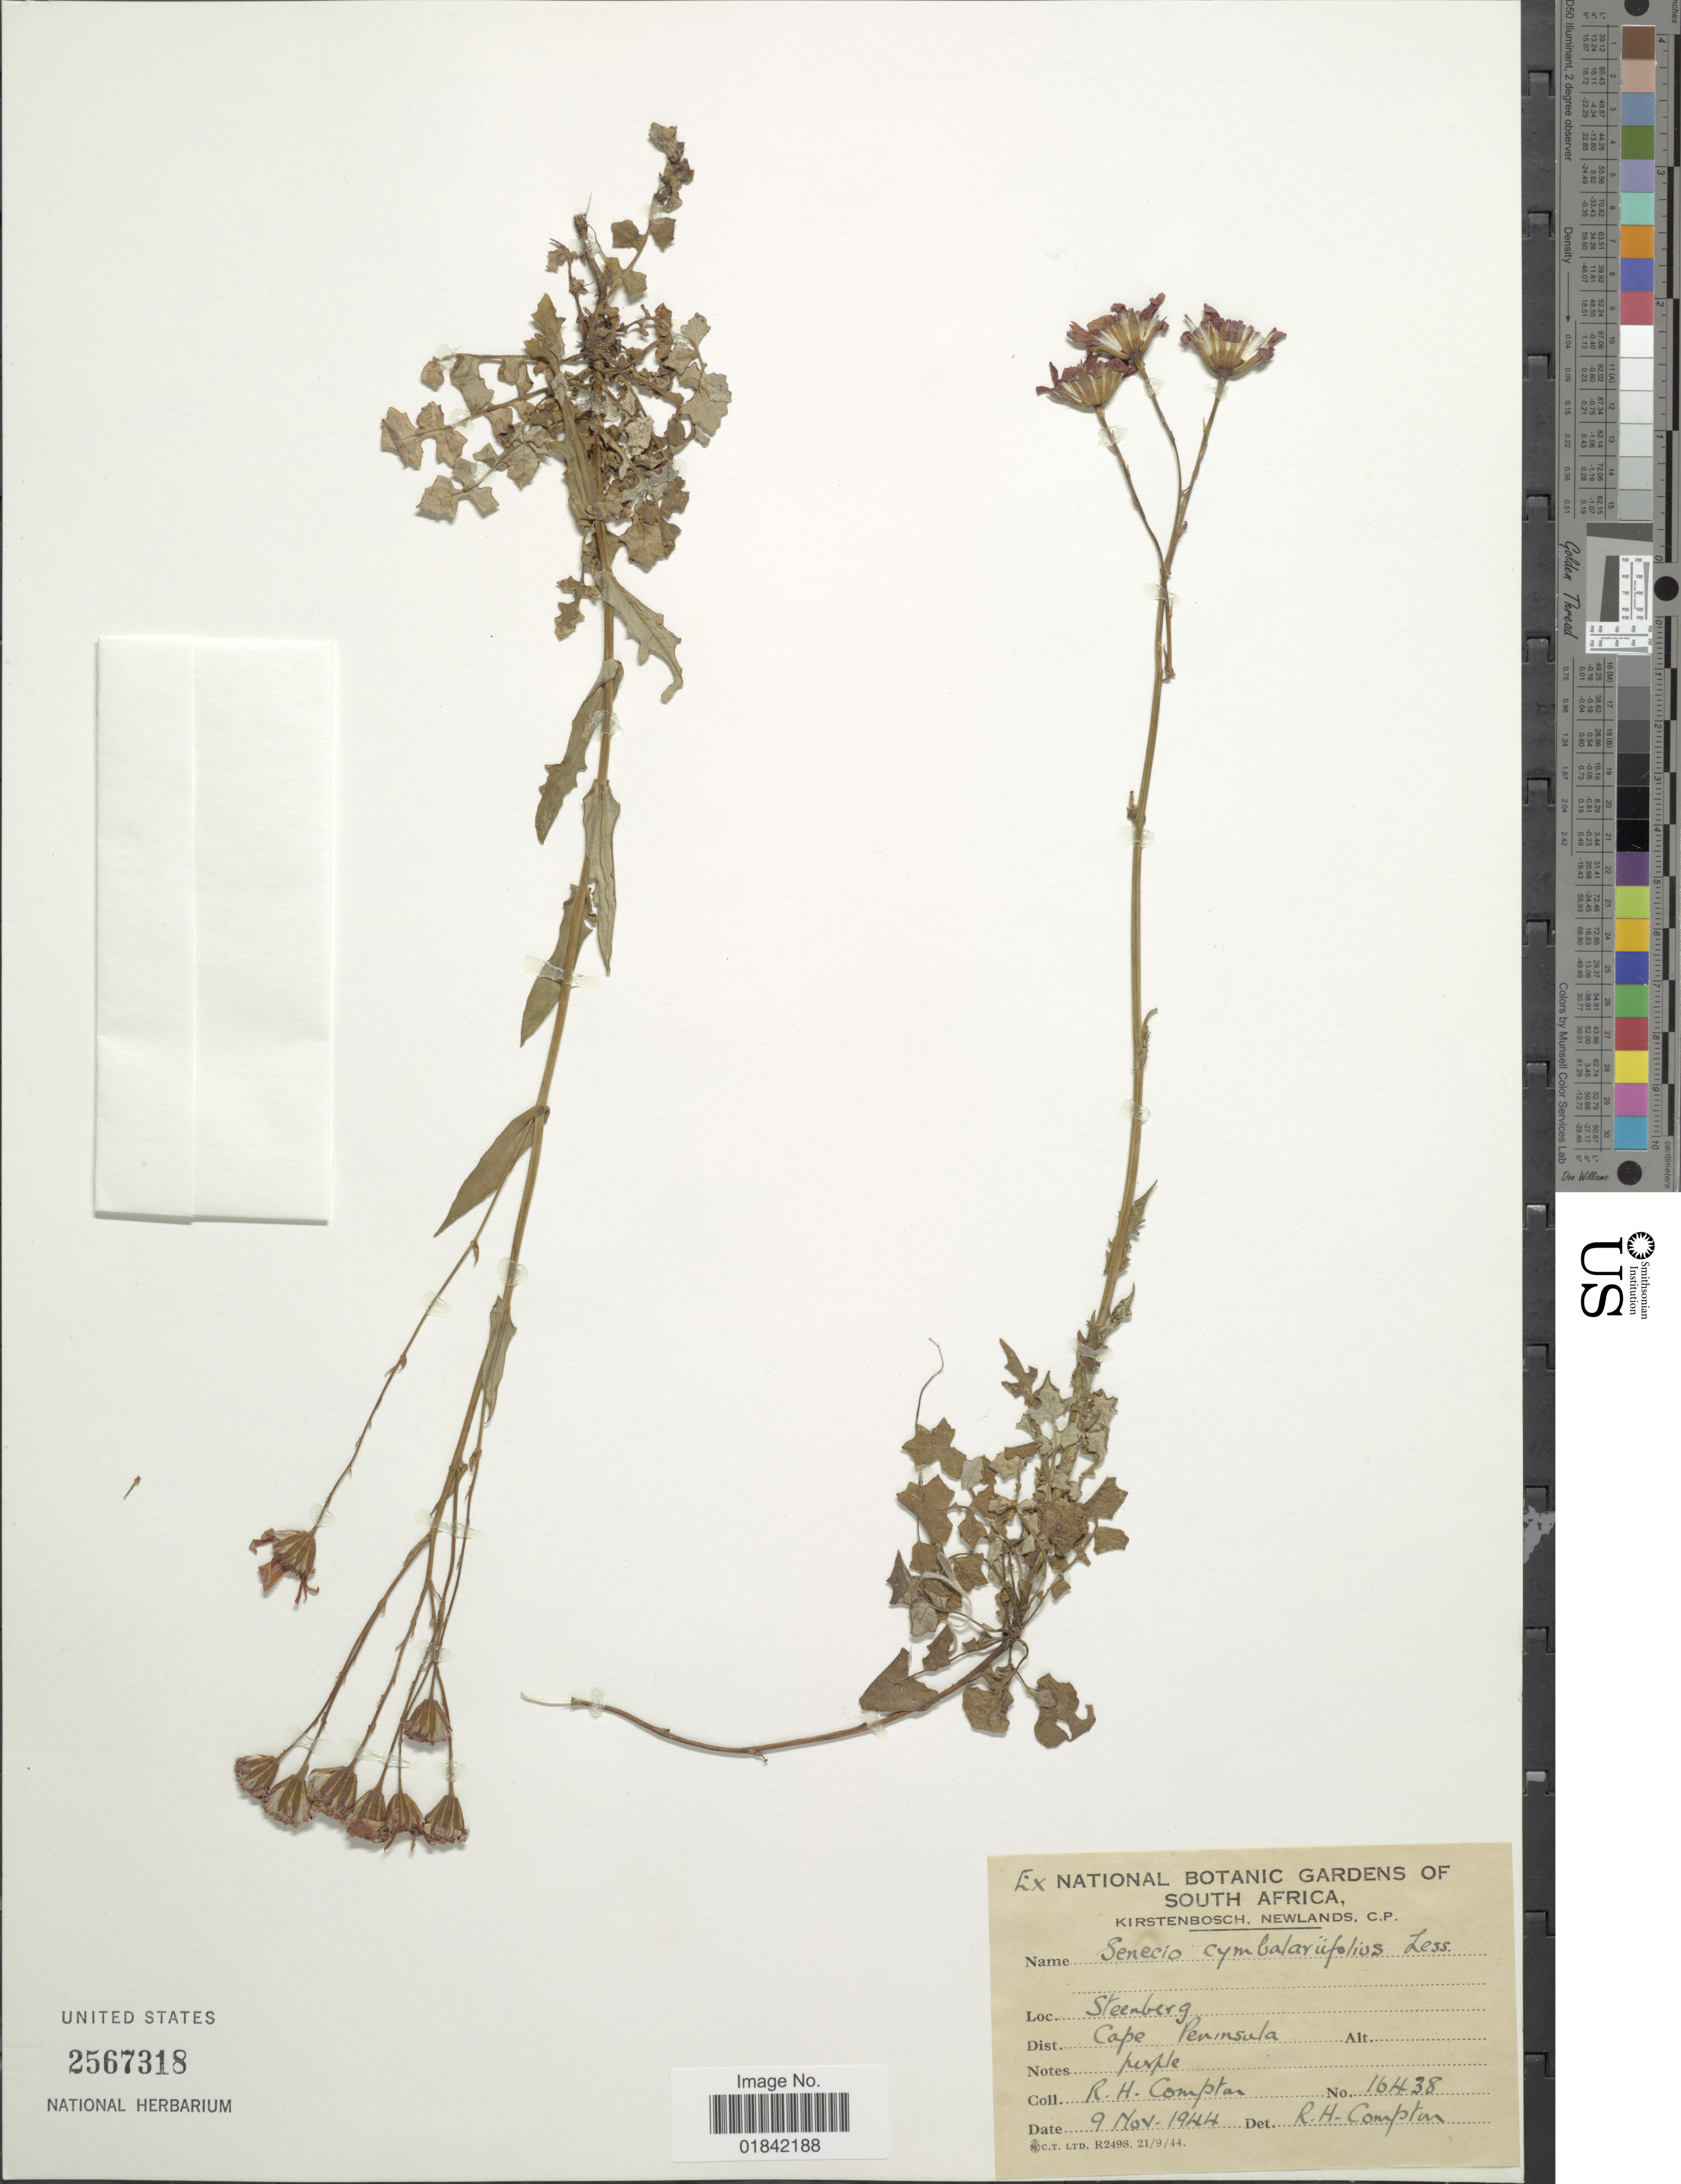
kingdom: Plantae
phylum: Tracheophyta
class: Magnoliopsida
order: Asterales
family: Asteraceae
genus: Senecio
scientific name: Senecio cymbalariifolius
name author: (L.) Less.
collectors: R. H. Compton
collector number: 16438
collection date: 1944-11-09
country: South Africa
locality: Steenberg, Cape Peninsula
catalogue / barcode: US 2567318